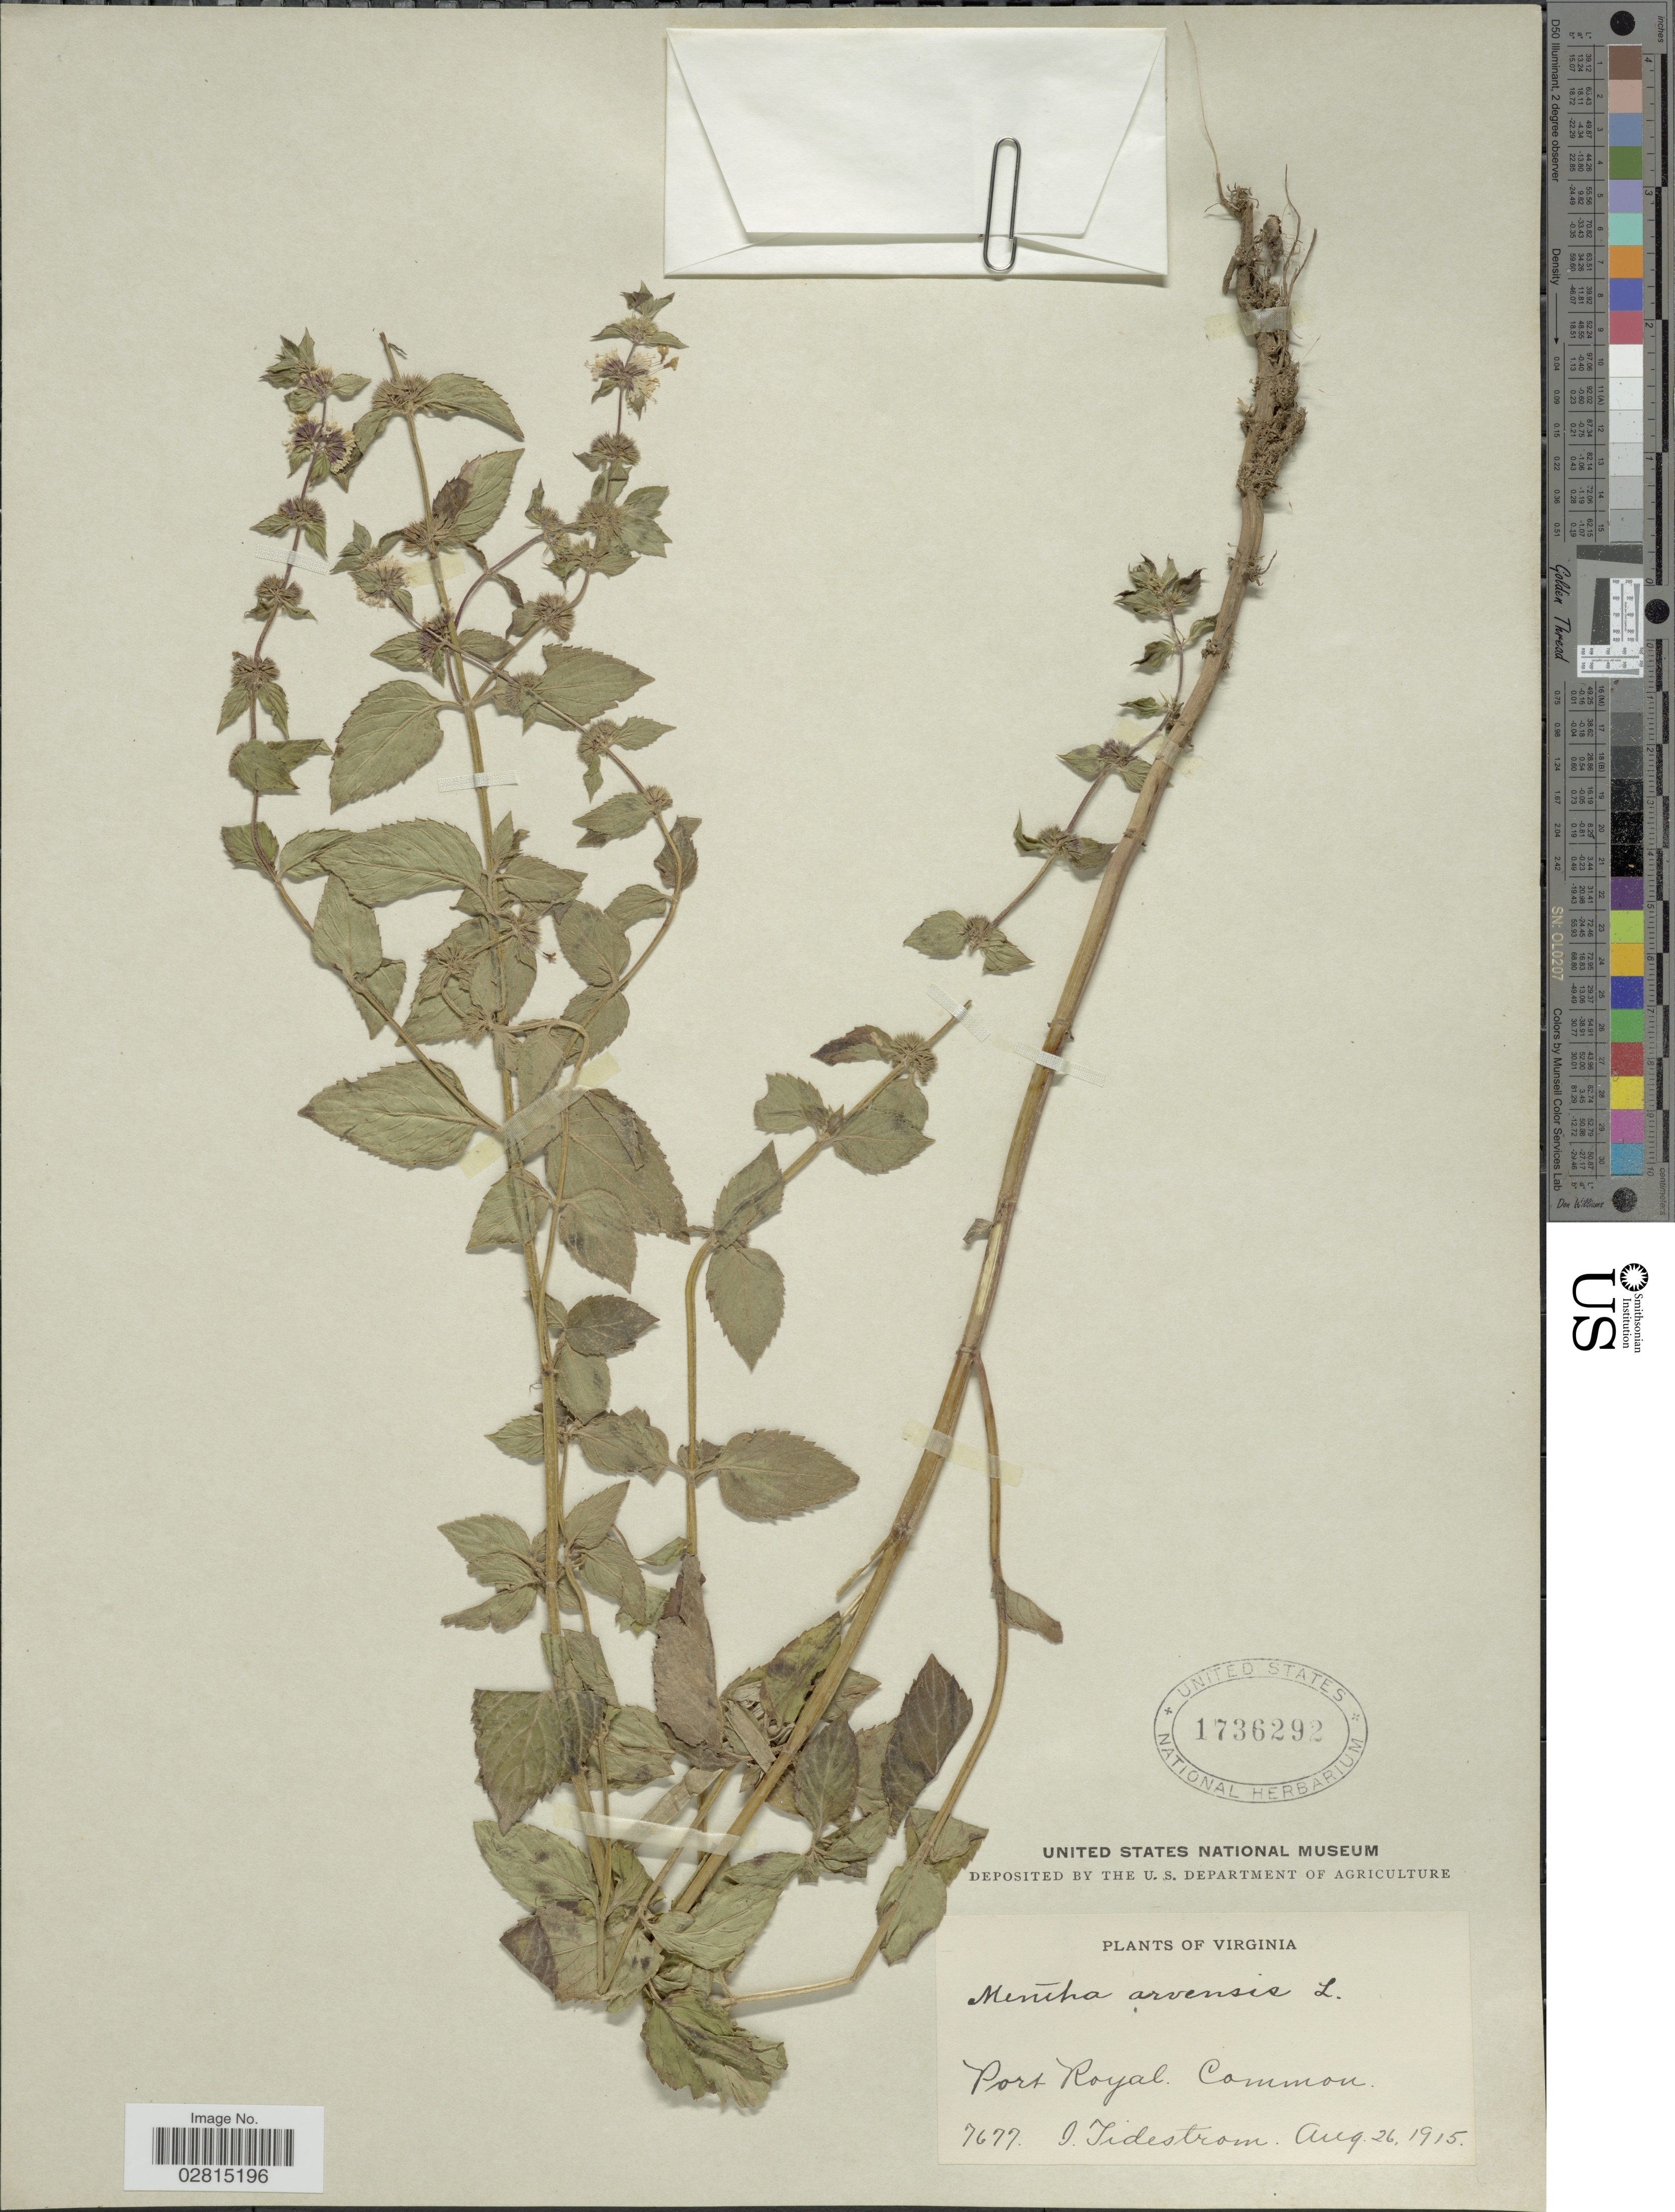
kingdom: Plantae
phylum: Tracheophyta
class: Magnoliopsida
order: Lamiales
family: Lamiaceae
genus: Mentha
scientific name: Mentha canadensis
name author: L.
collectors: I. F. Tidestrom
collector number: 7677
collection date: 1915-08-26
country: United States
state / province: Virginia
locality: Port Royal.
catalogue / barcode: US 1736292